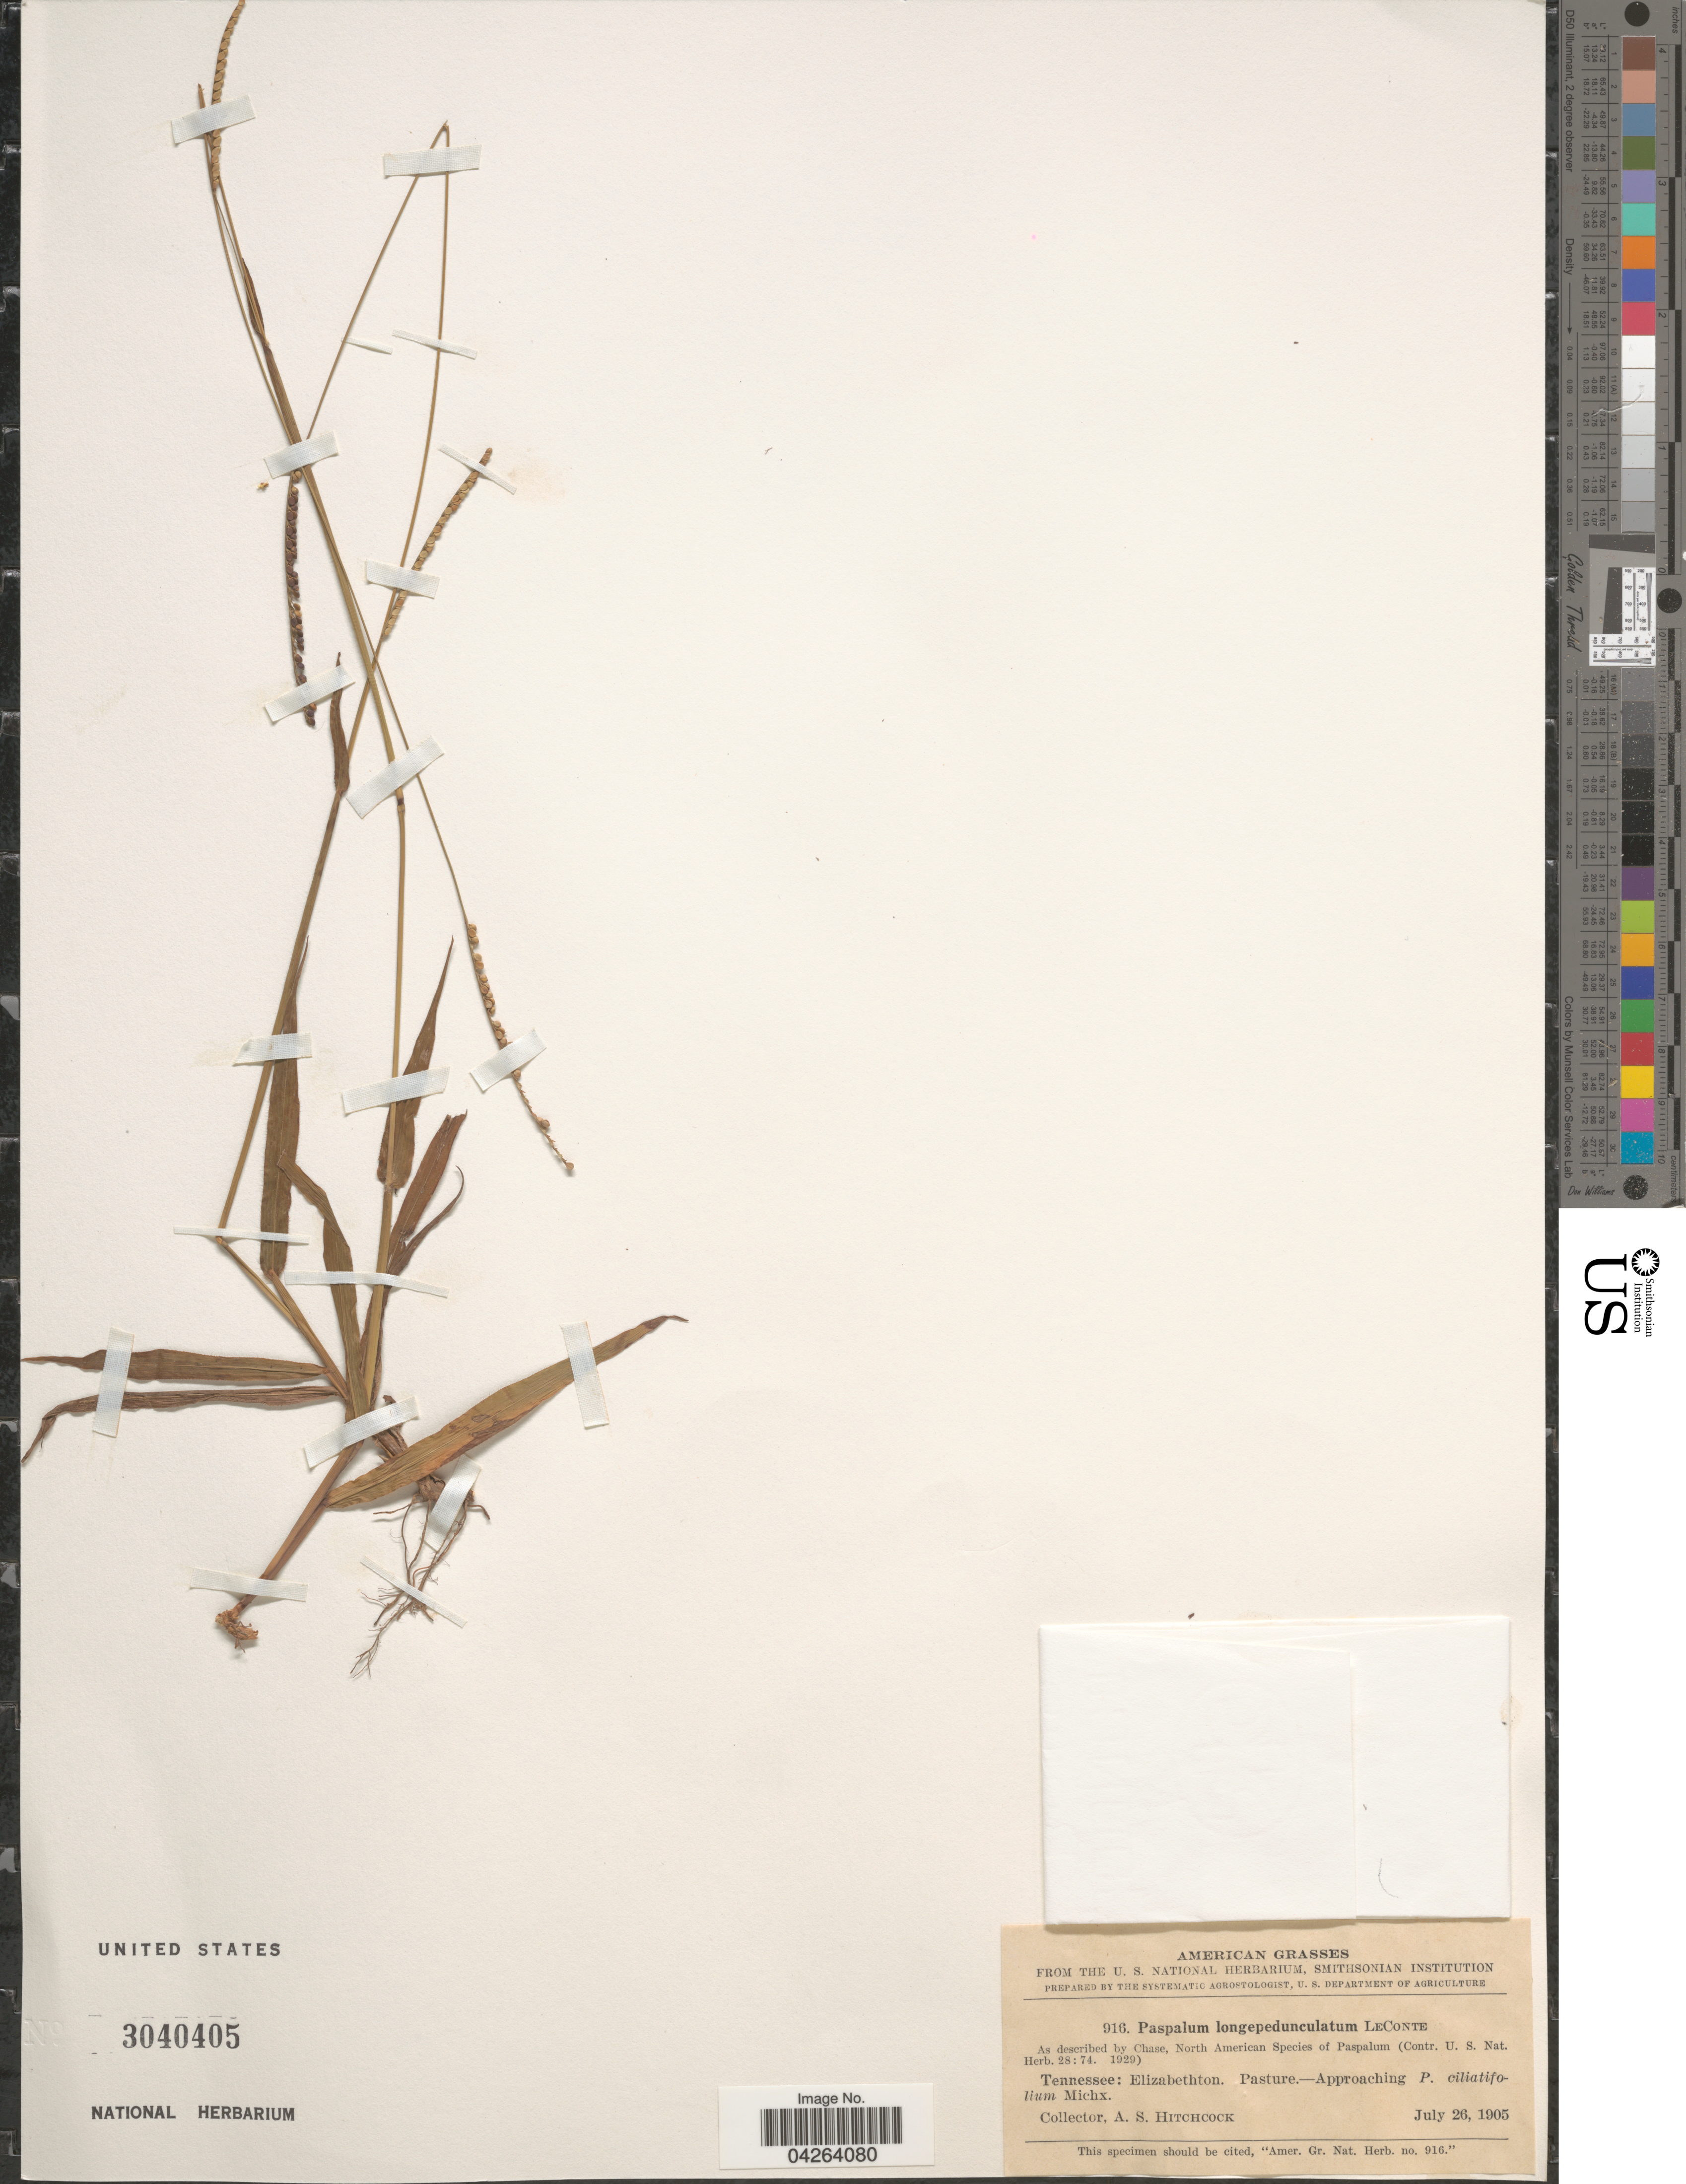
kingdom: Plantae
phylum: Tracheophyta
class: Liliopsida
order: Poales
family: Poaceae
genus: Paspalum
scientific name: Paspalum setaceum var. longipedunculatum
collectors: A. S. Hitchcock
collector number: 916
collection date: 1905-07-26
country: United States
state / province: Tennessee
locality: Elizabethton. LeConte.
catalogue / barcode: US 3040405